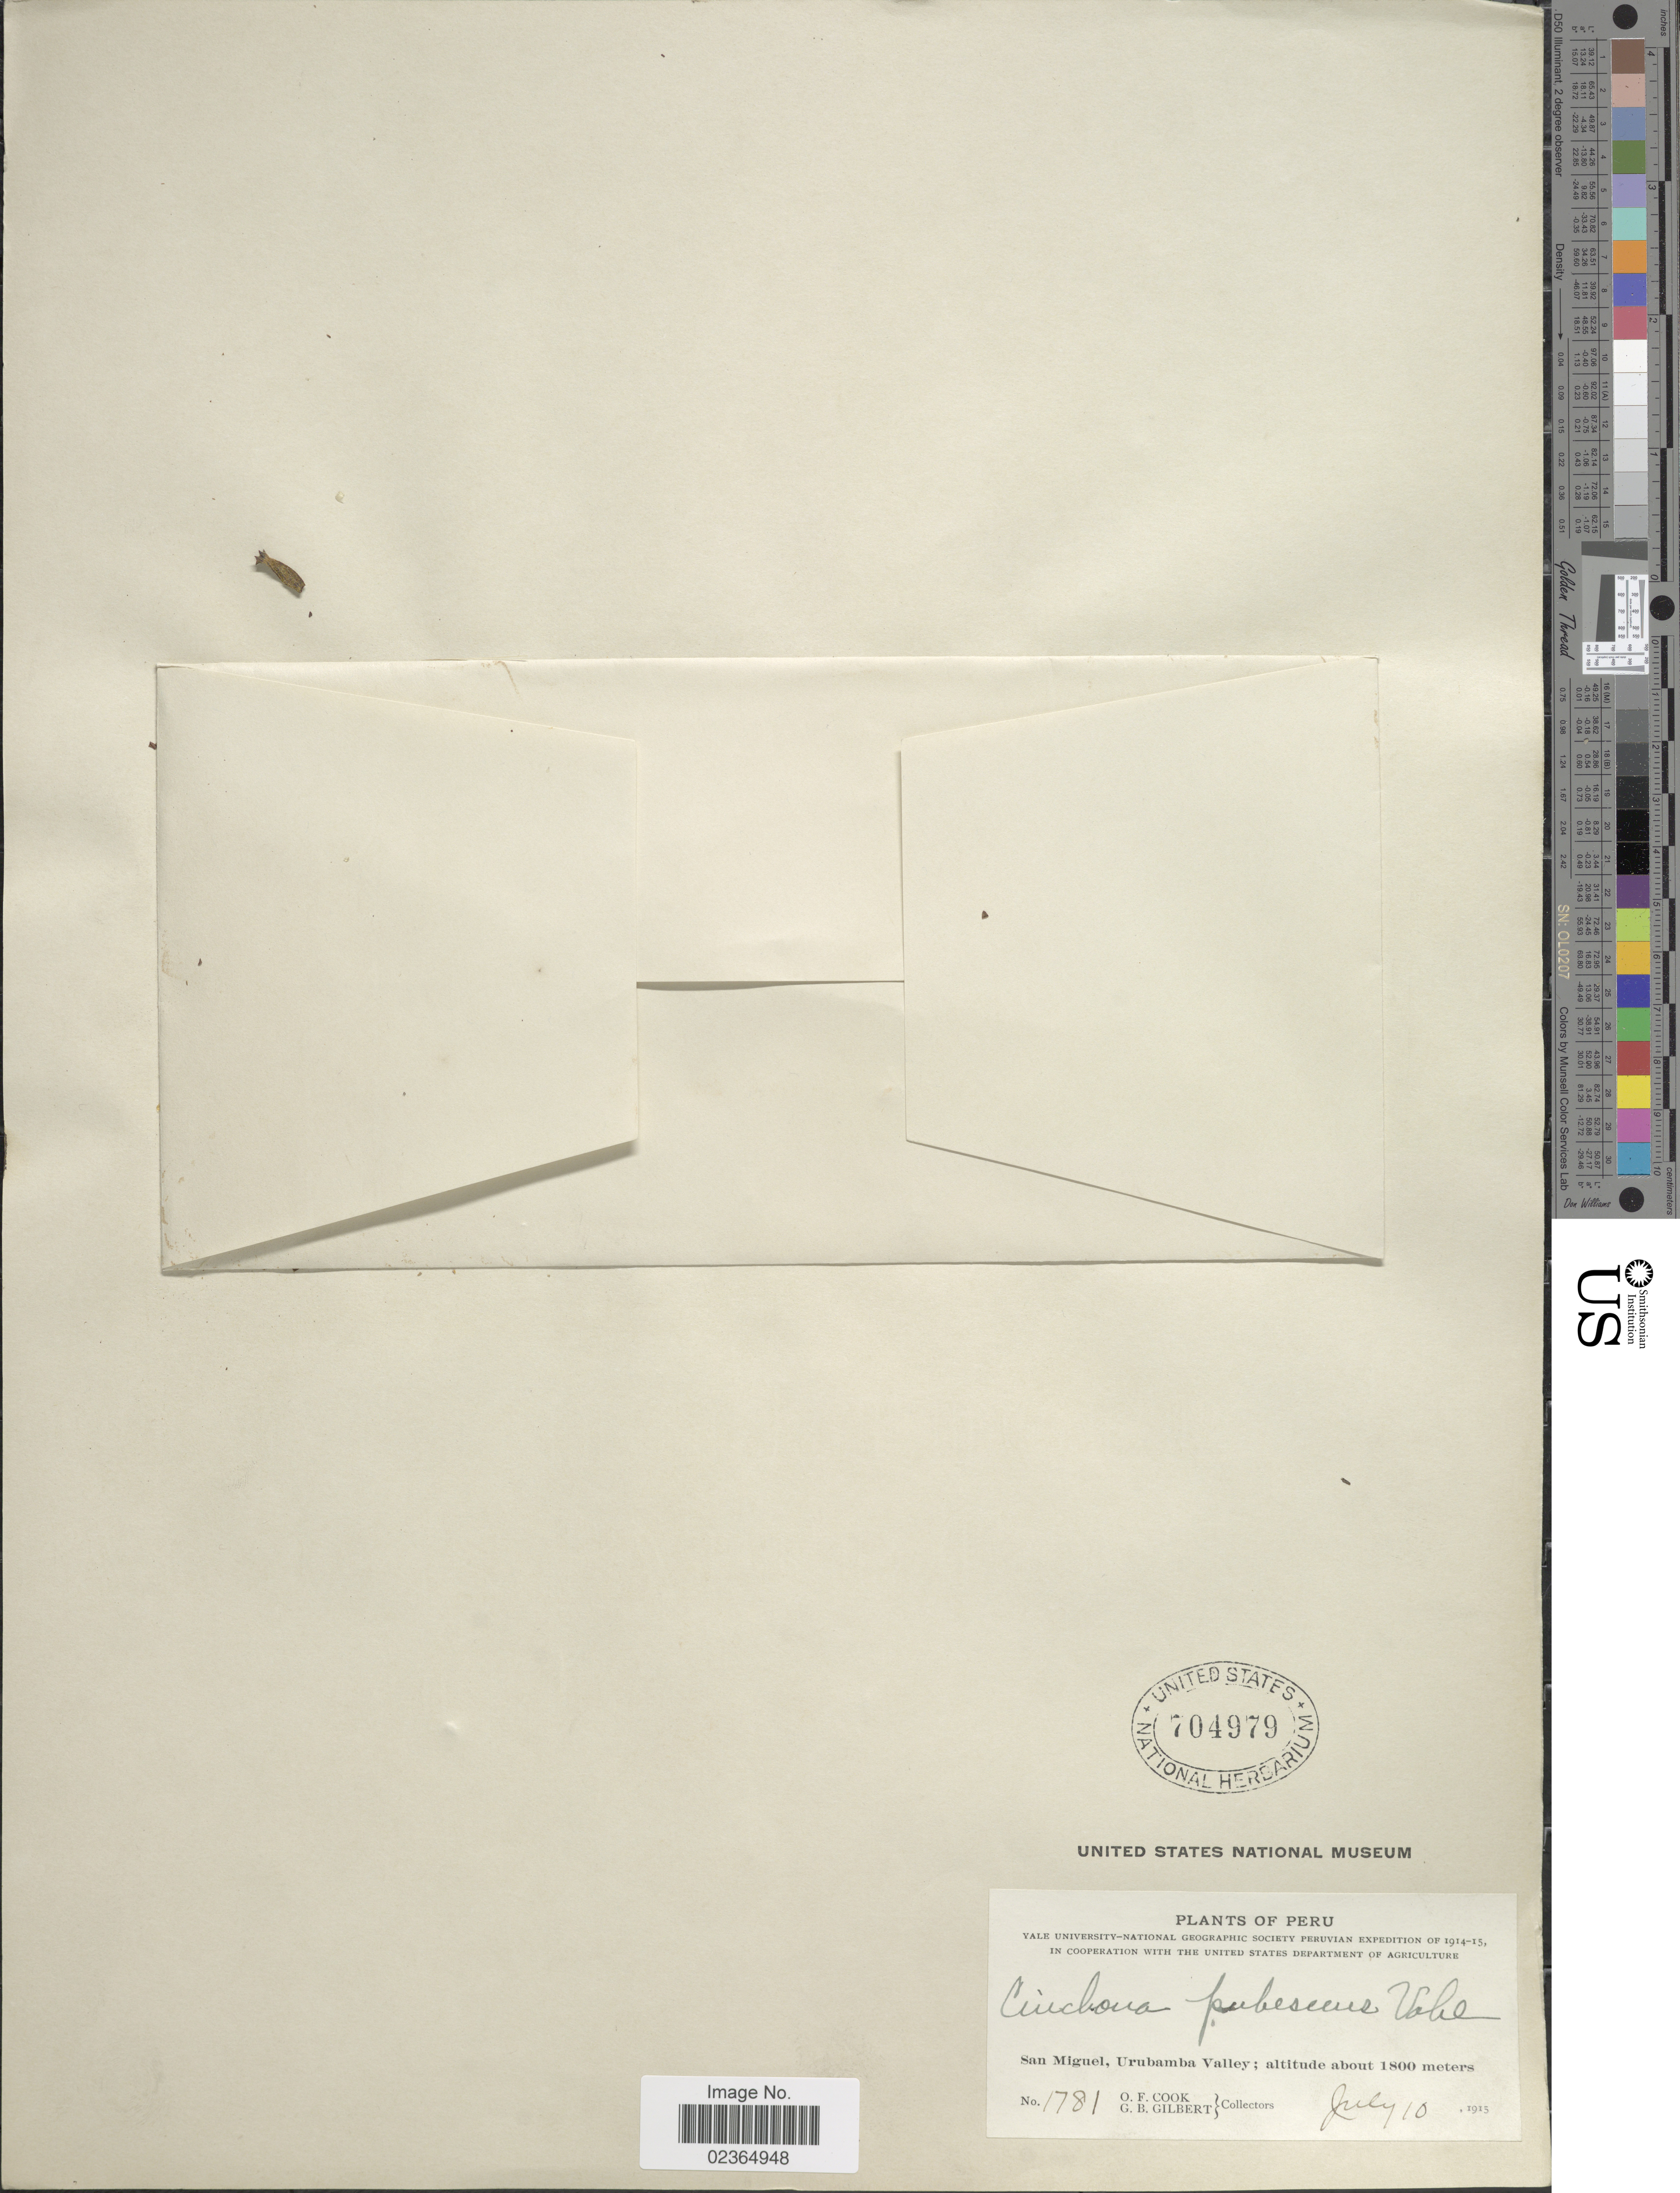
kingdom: Plantae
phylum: Tracheophyta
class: Magnoliopsida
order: Gentianales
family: Rubiaceae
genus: Cinchona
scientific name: Cinchona pubescens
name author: Vahl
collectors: O. F. Cook & G. B. Gilbert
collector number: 1781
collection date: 1915-07-10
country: Peru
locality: San Miguel, Urubamba Valley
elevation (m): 1800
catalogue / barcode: US 704979